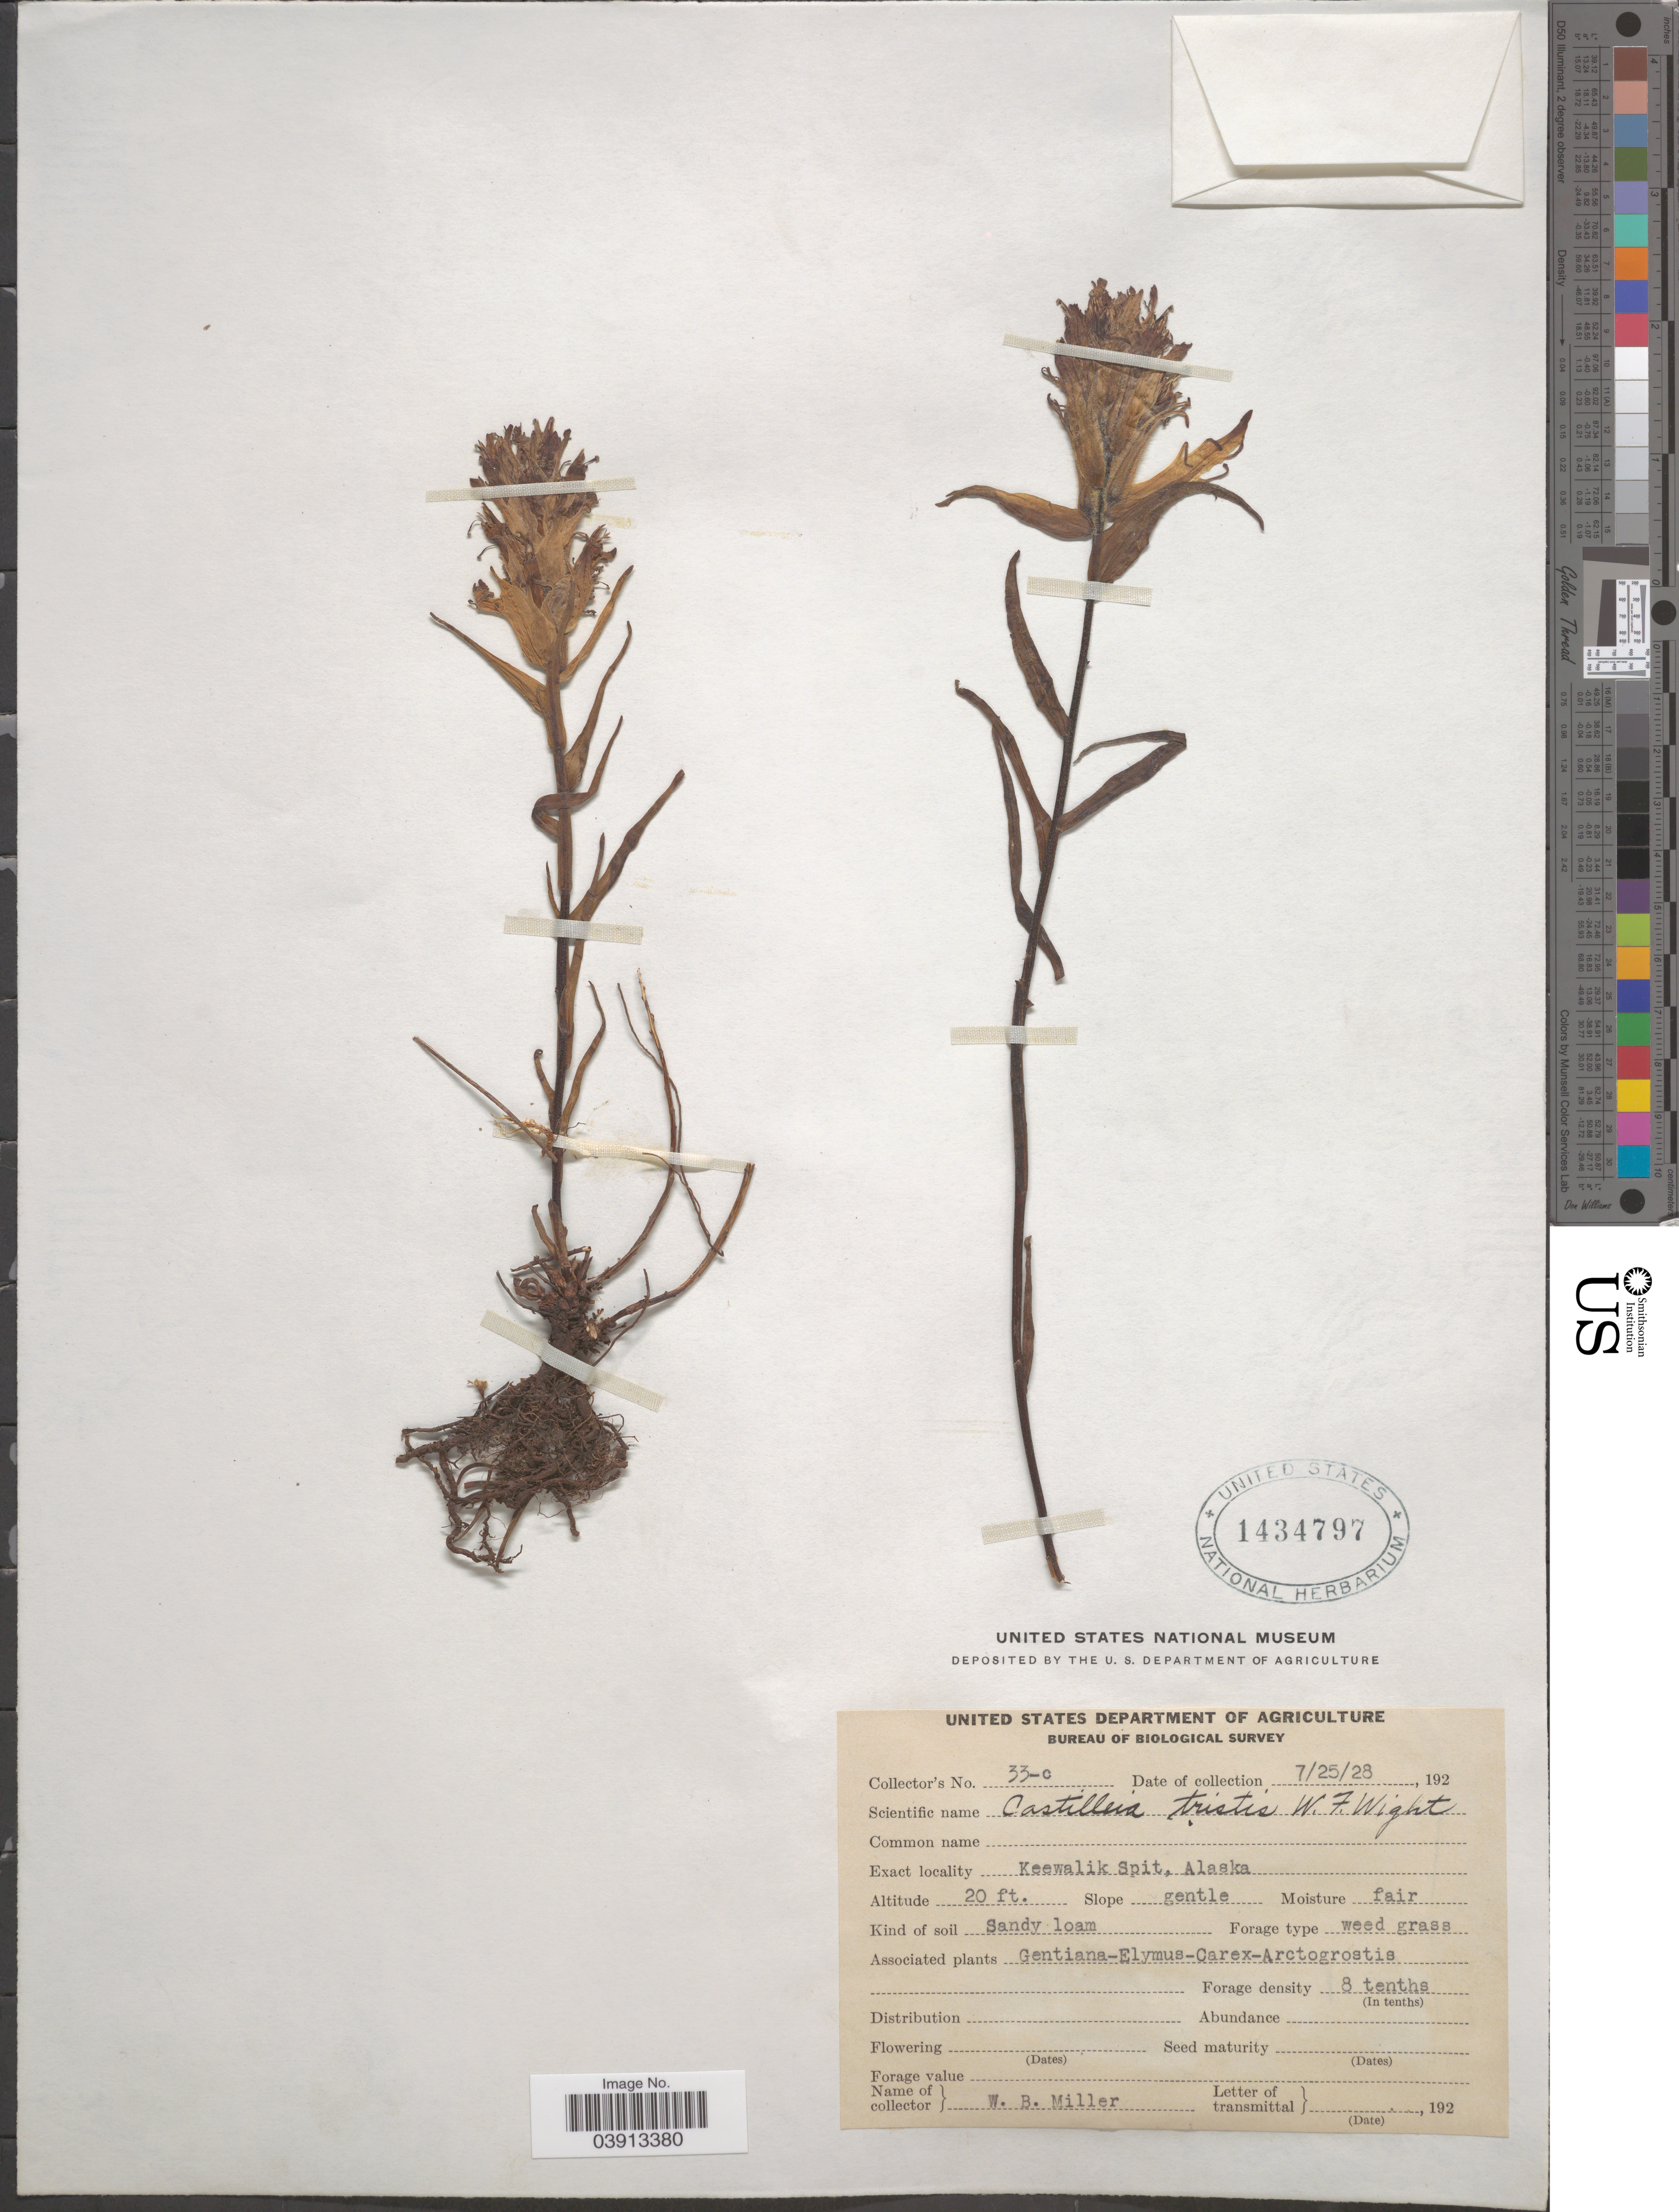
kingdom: Plantae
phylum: Tracheophyta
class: Magnoliopsida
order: Lamiales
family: Orobanchaceae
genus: Castilleja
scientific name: Castilleja pallida subsp. mexiae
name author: Pennell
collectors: W. Miller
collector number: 33-c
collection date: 1928-07-25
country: United States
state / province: Alaska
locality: Keewalik Spit.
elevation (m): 6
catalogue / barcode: US 1434797